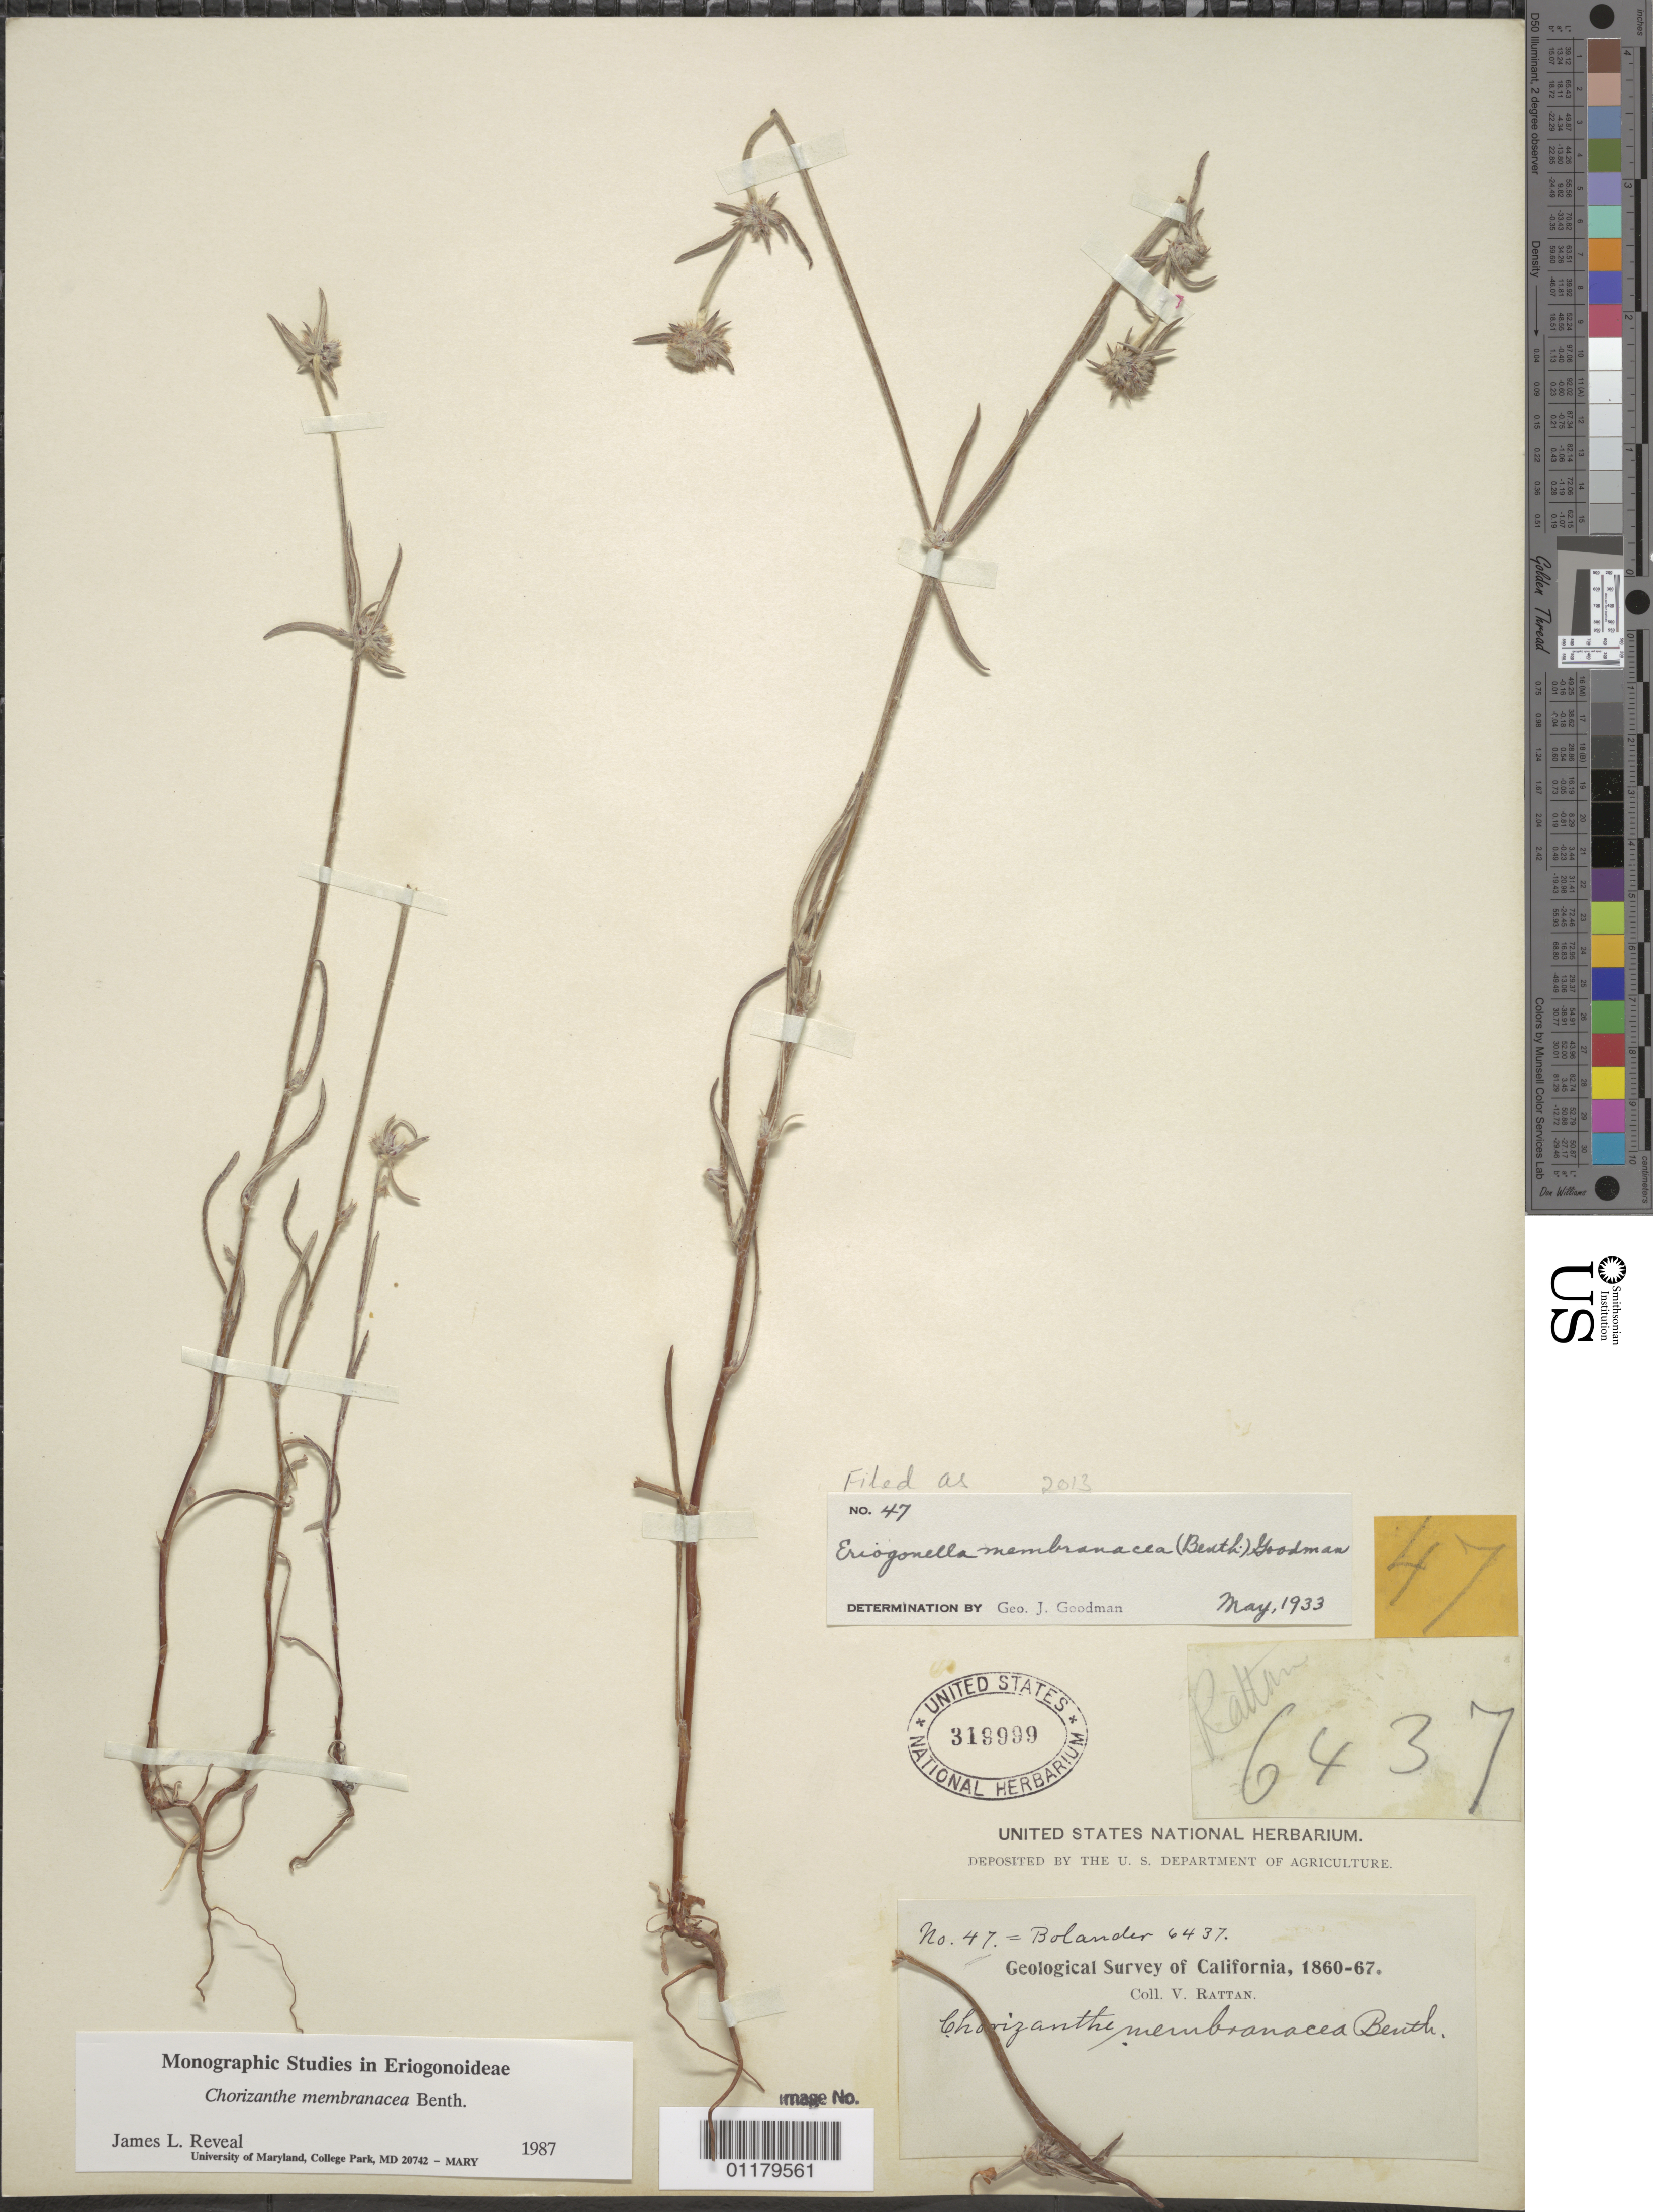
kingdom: Plantae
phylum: Tracheophyta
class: Magnoliopsida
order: Caryophyllales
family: Polygonaceae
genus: Chorizanthe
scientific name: Chorizanthe membranacea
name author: Benth.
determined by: Reveal, J. L.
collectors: V. Rattan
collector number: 47 = Bolander 6437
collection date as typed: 1860 to -- --- 1867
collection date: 1860/1867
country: United States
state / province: California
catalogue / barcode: US 319999